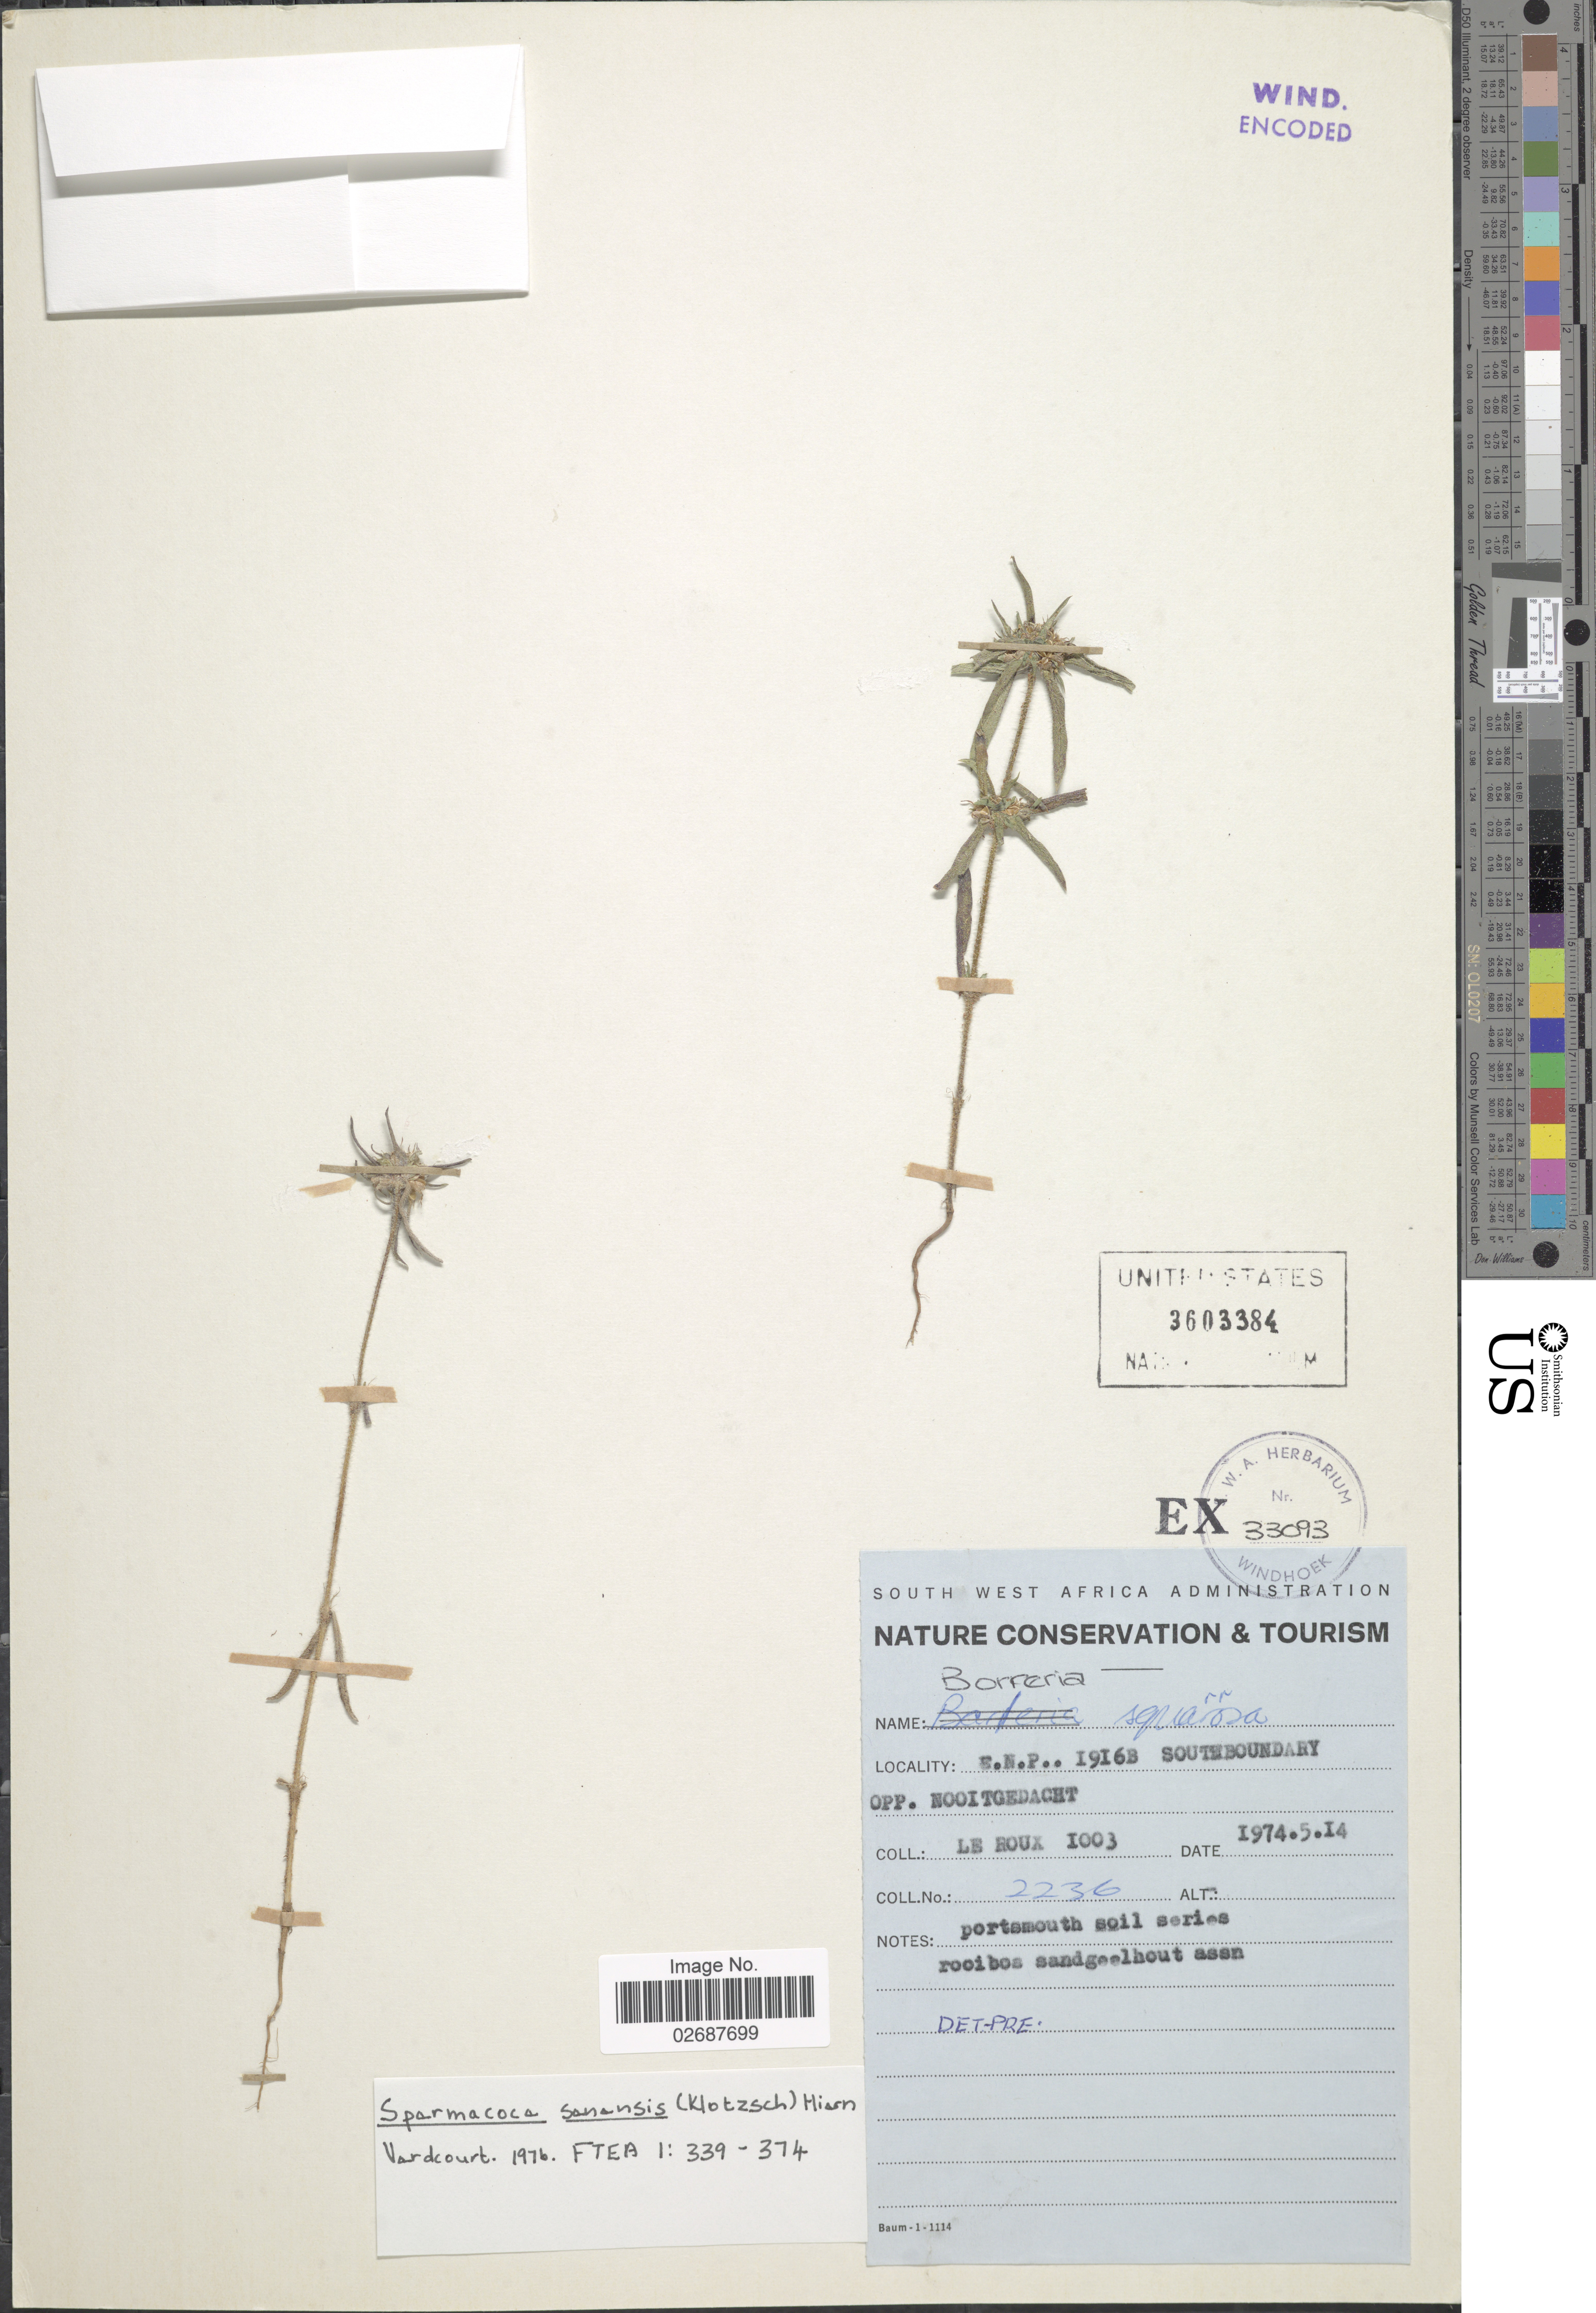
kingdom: Plantae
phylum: Tracheophyta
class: Magnoliopsida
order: Gentianales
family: Rubiaceae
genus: Borreria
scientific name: Borreria squarrosa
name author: Schinz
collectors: -. le Roux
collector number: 1003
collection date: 1974-05-14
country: South Africa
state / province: Northern Cape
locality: E.N.O. 1916B Southboundary, Opp. Nooitgedacht.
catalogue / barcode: US 3603384